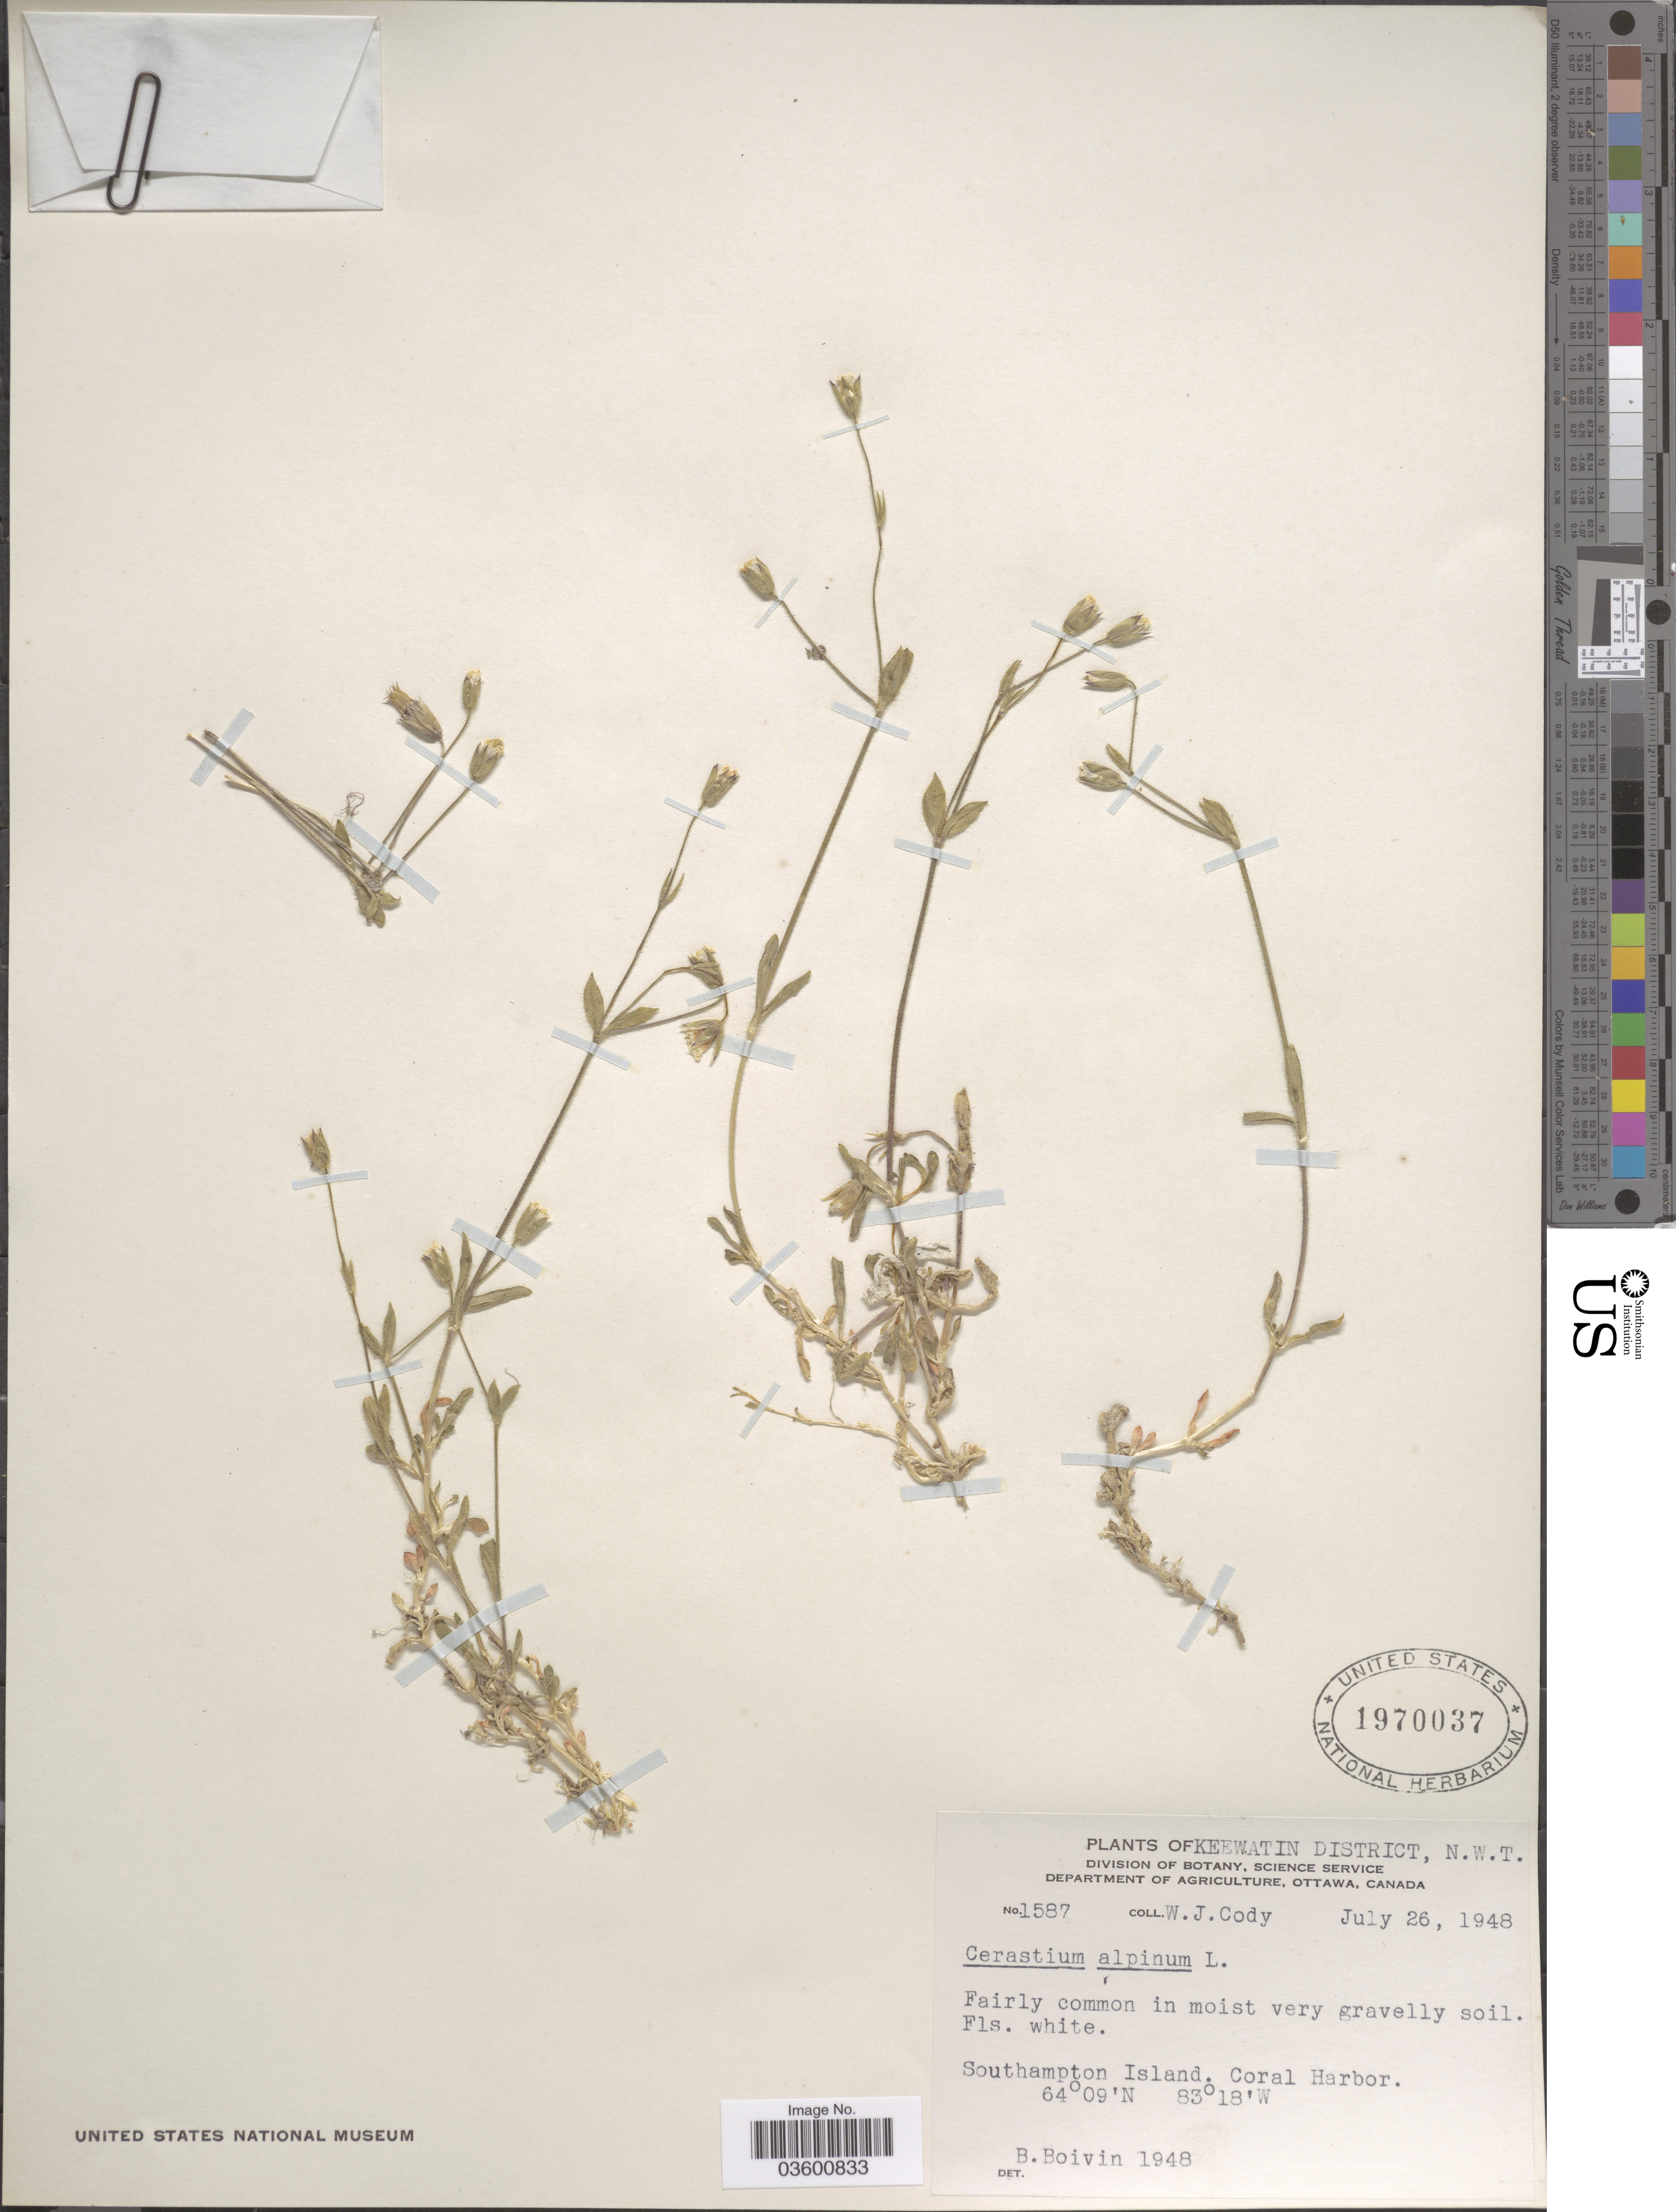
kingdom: Plantae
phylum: Tracheophyta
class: Magnoliopsida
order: Caryophyllales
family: Caryophyllaceae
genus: Cerastium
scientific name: Cerastium alpinum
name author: L.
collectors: W. Cody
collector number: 1587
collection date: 1948-07-26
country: Canada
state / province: Northwest Territories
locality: Keewatin District. Southampton Island. Coral Harbor.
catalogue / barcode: US 1970037